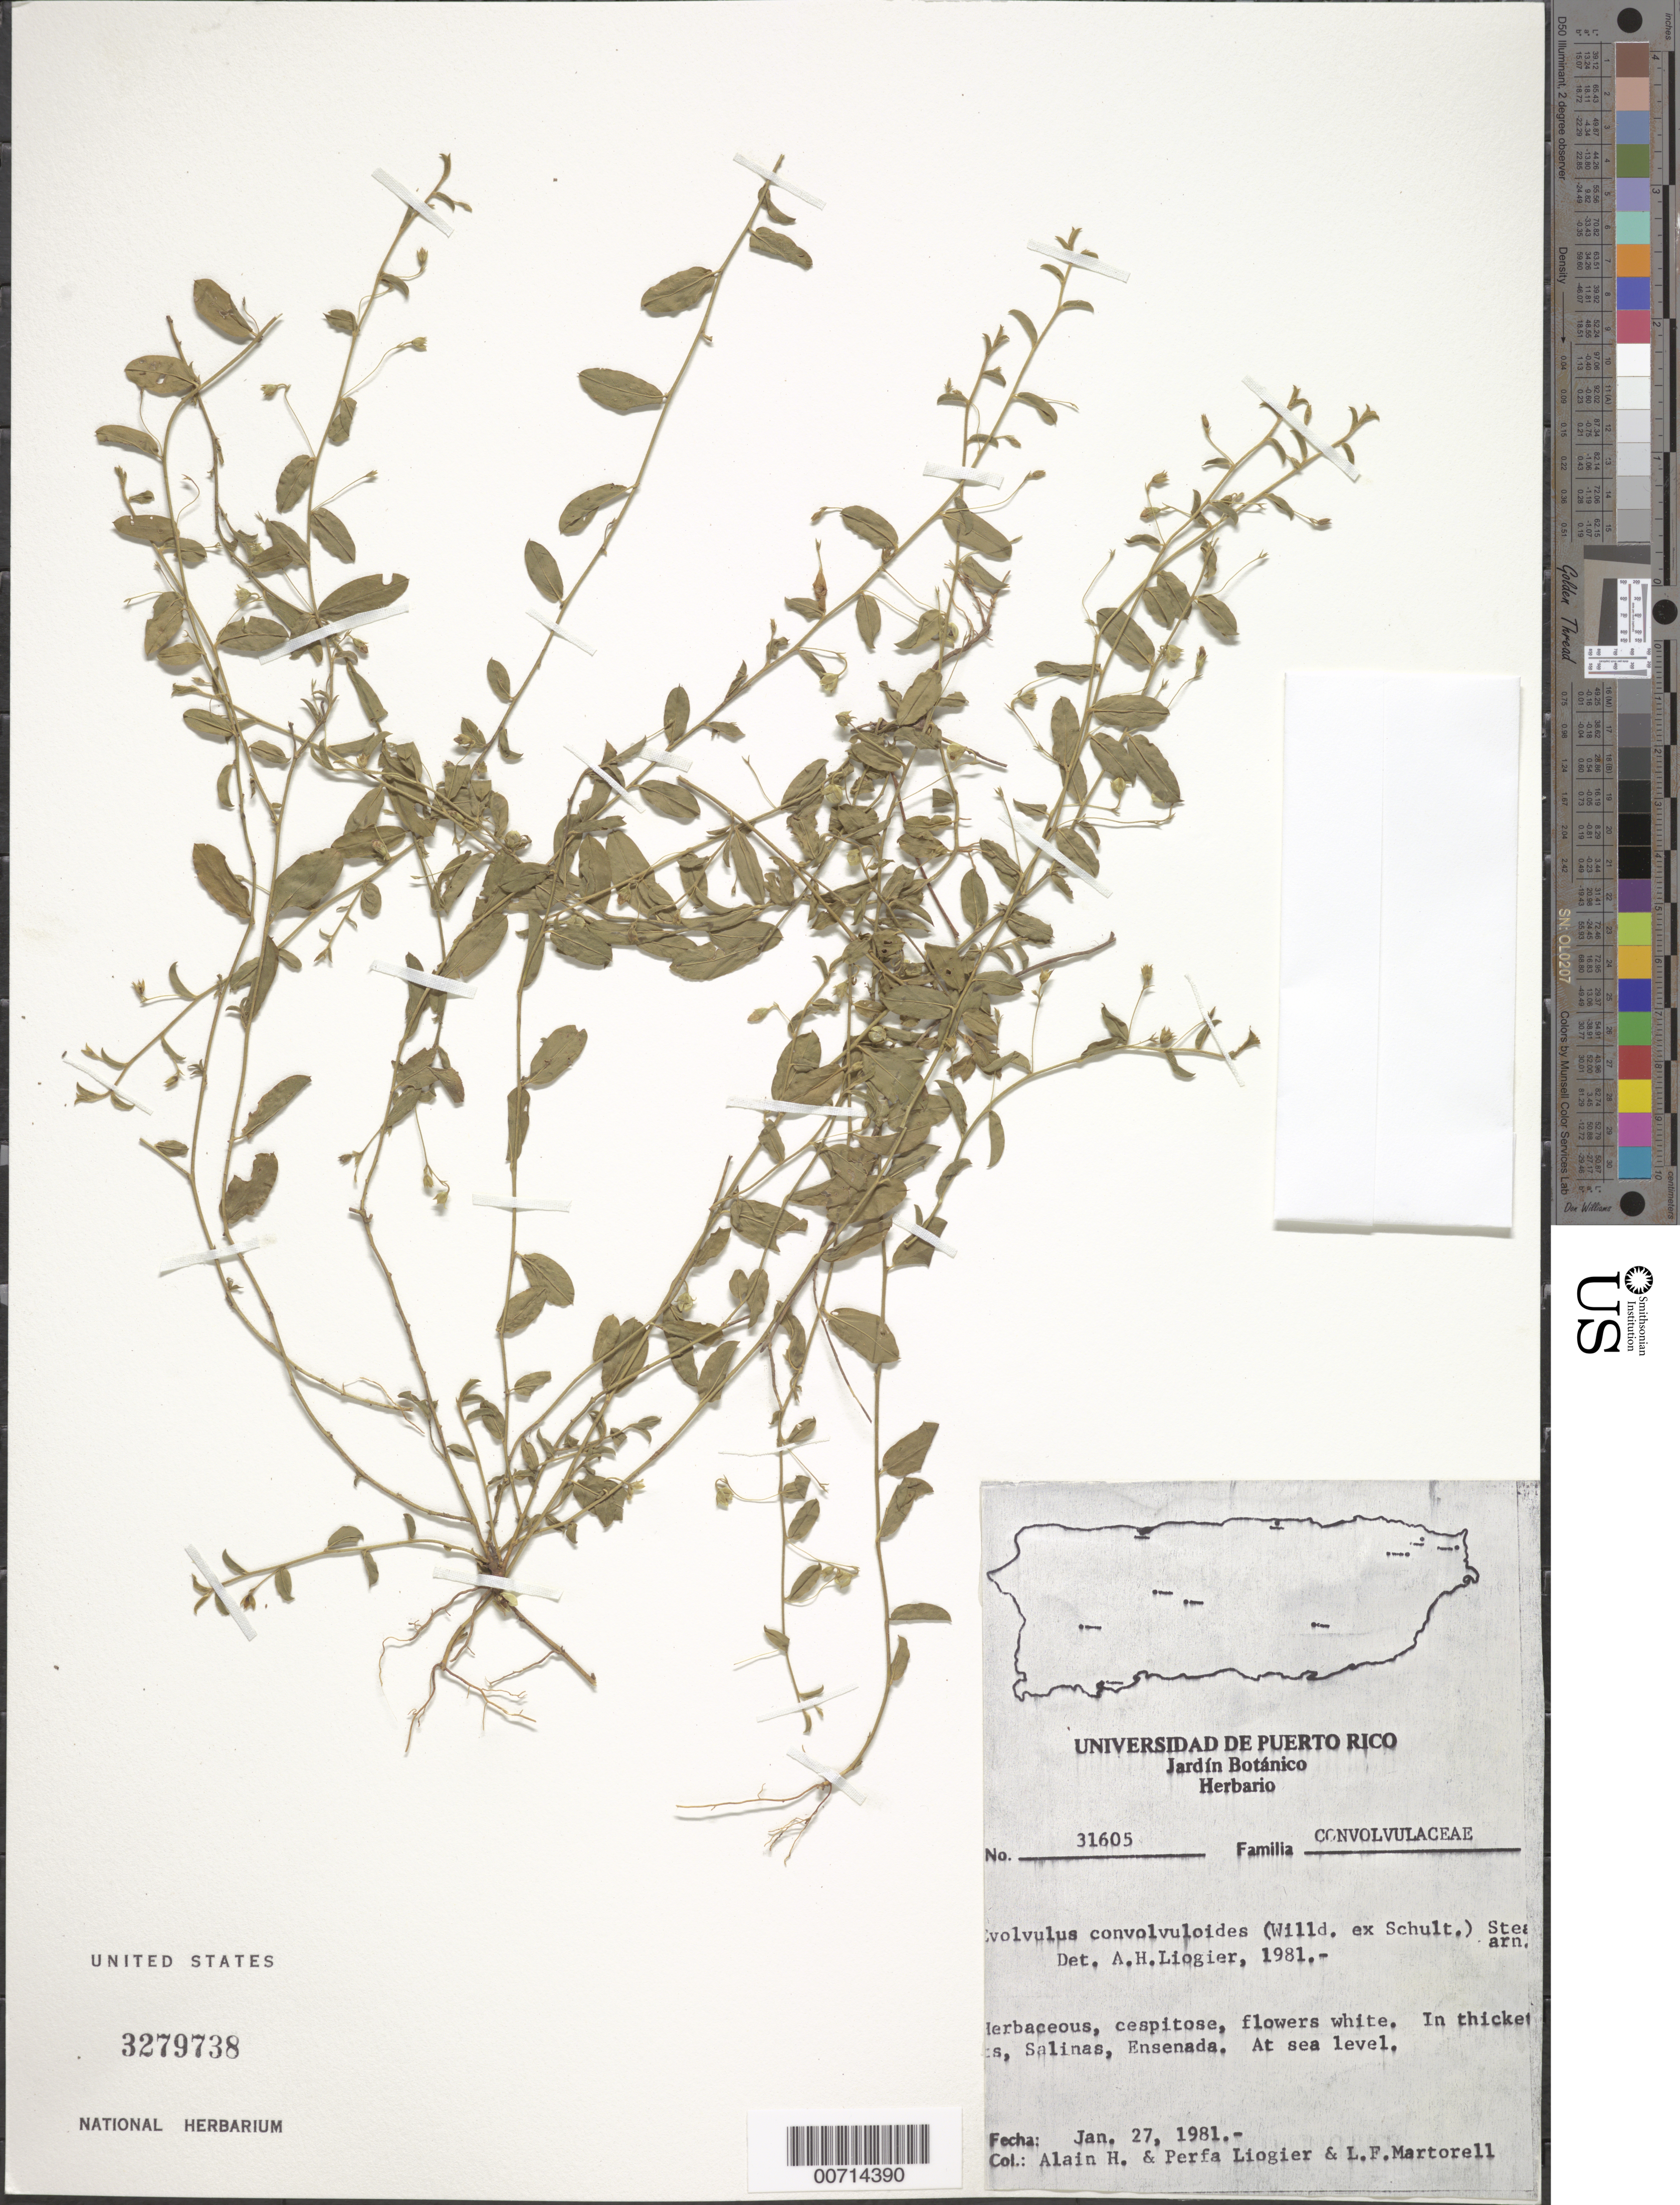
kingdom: Plantae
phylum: Tracheophyta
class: Magnoliopsida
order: Solanales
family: Convolvulaceae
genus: Convolvulus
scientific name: Convolvulus convolvuloides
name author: (Willd. ex Schult.) Stearn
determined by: Liogier, Alain H.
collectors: A. H. Liogier, M. P. Liogier & L. Martorell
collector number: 31605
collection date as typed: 27 Jan 1981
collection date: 1981-01-27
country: Puerto Rico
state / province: Salinas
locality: Salinas, Ensenada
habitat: Thickets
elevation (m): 0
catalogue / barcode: US 3279738